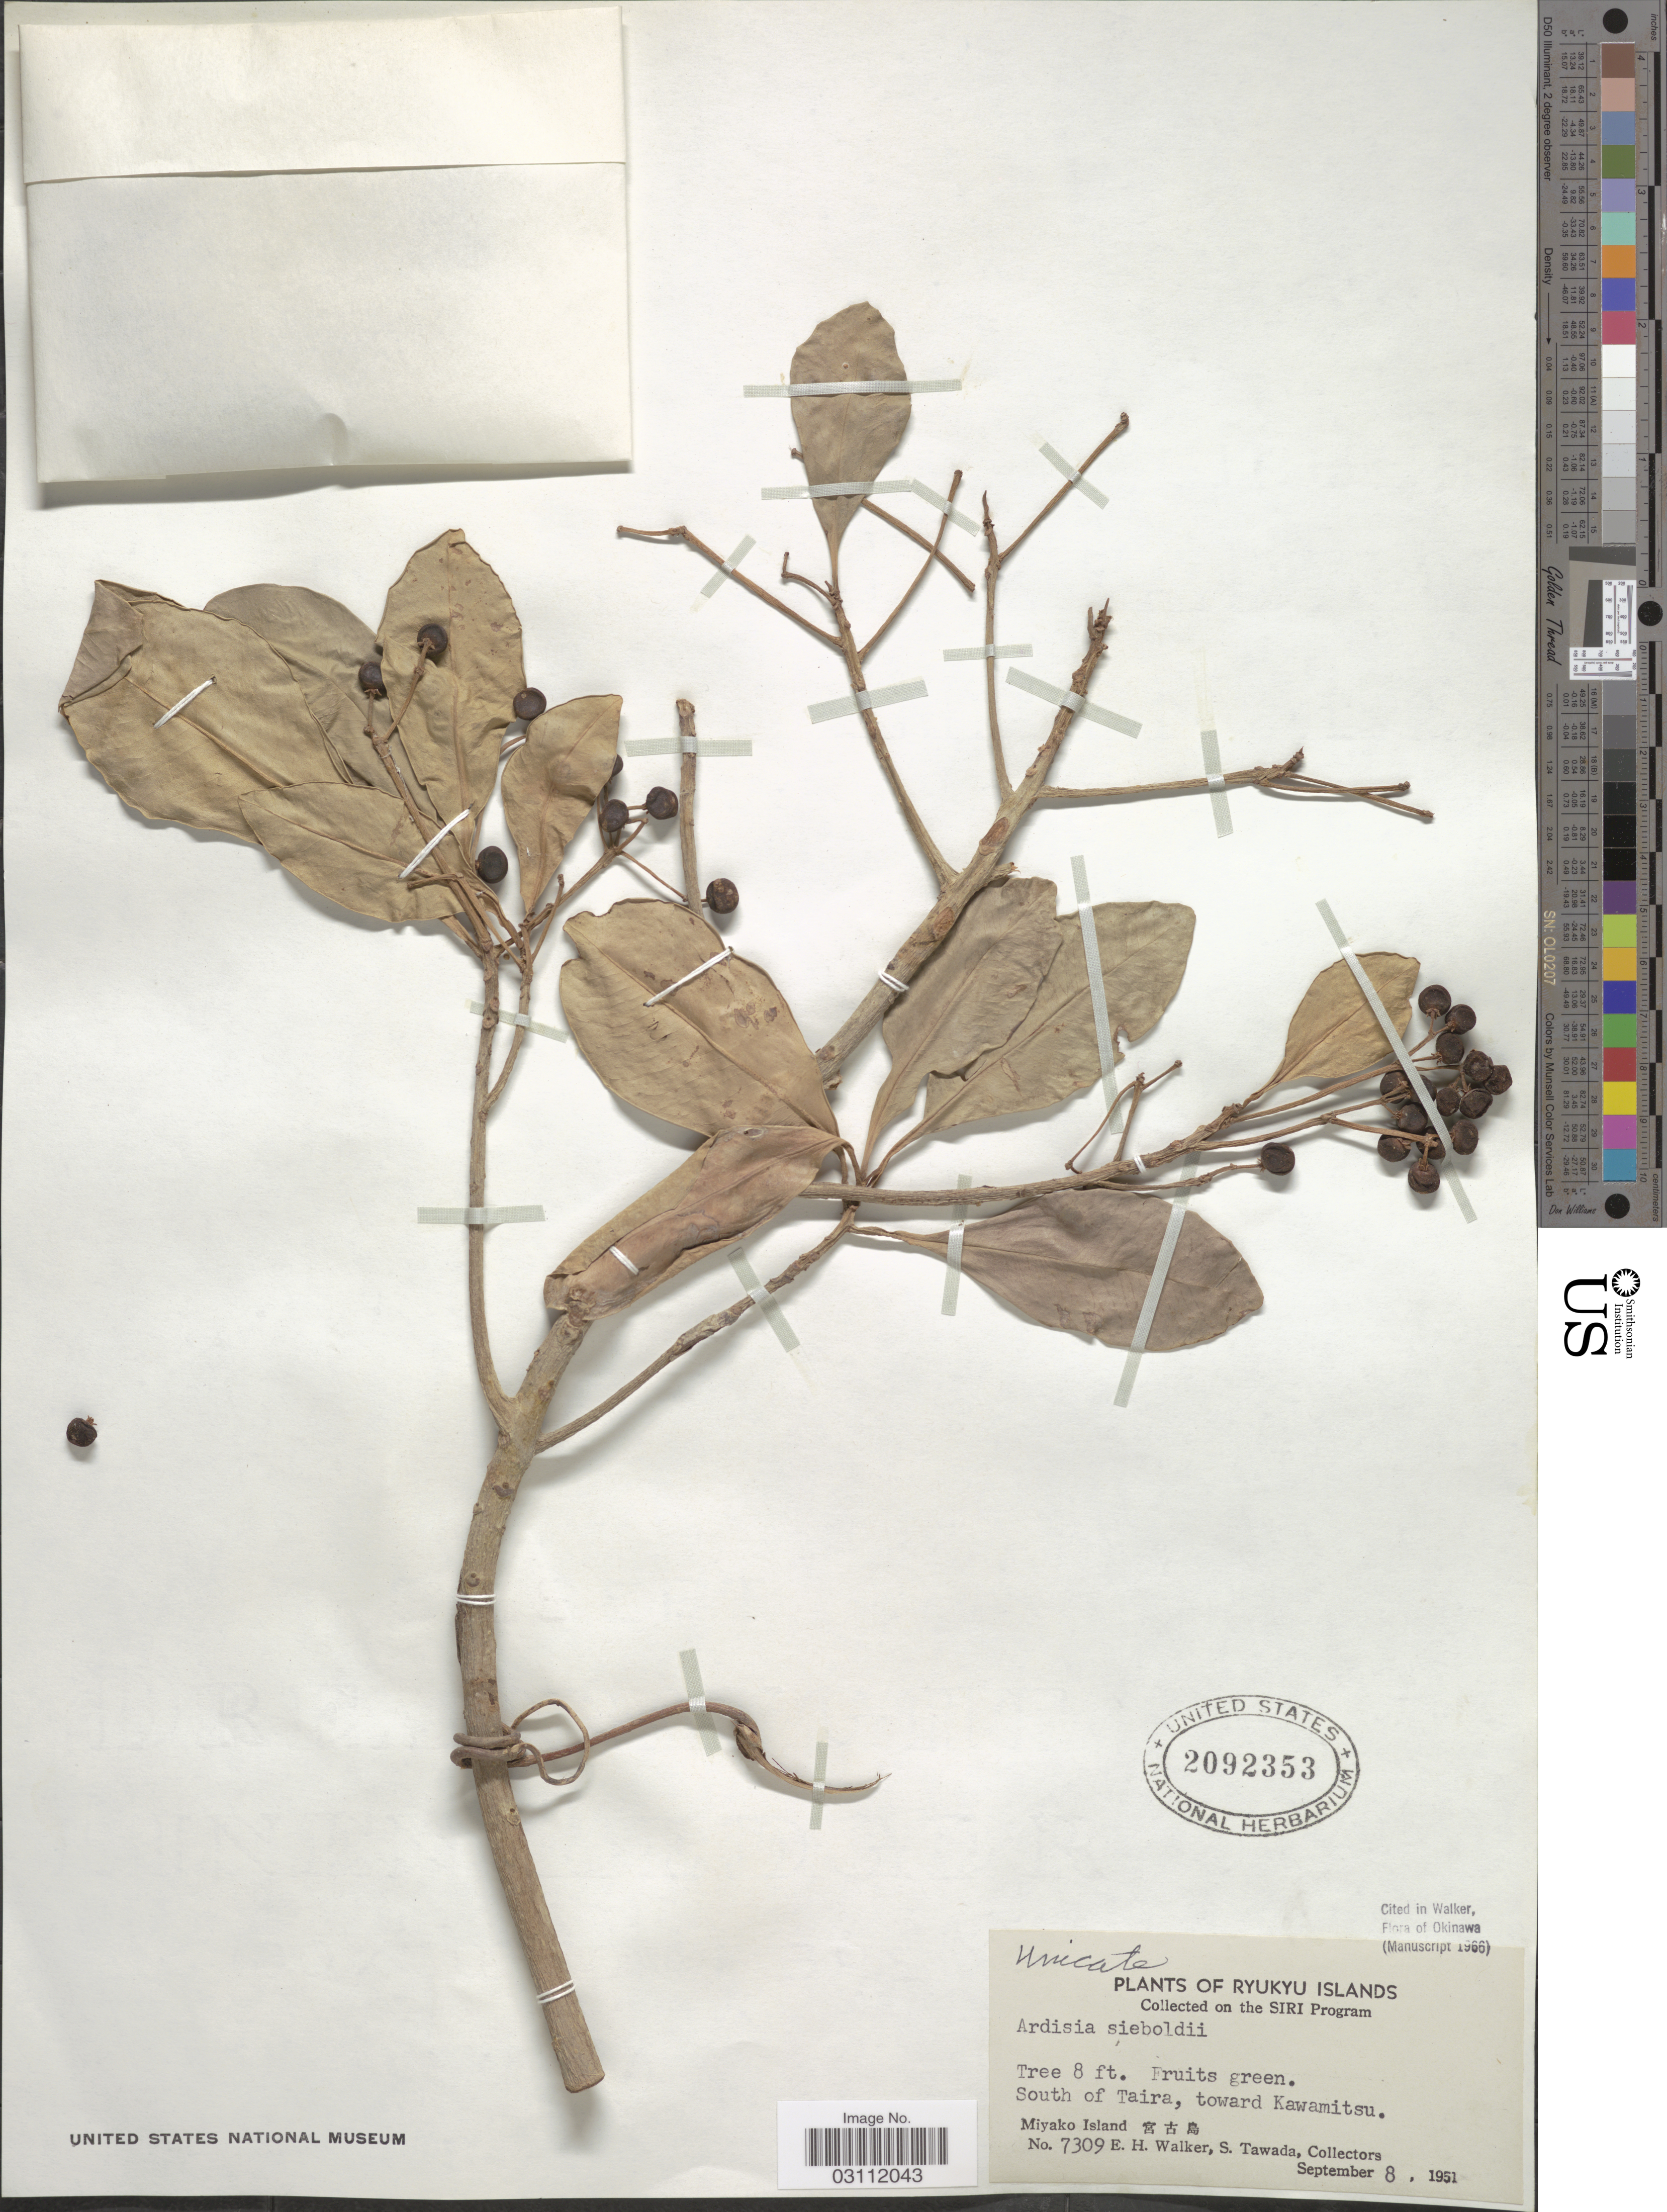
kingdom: Plantae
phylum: Tracheophyta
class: Magnoliopsida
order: Ericales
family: Primulaceae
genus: Ardisia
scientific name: Ardisia sieboldii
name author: Miq.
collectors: E. H. Walker & S. Tawada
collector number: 7309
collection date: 1951-09-08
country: Japan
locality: Ryukyu Islands, South of Taira, toward Kawamitsu, Miyako Island.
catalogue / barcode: US 2092353